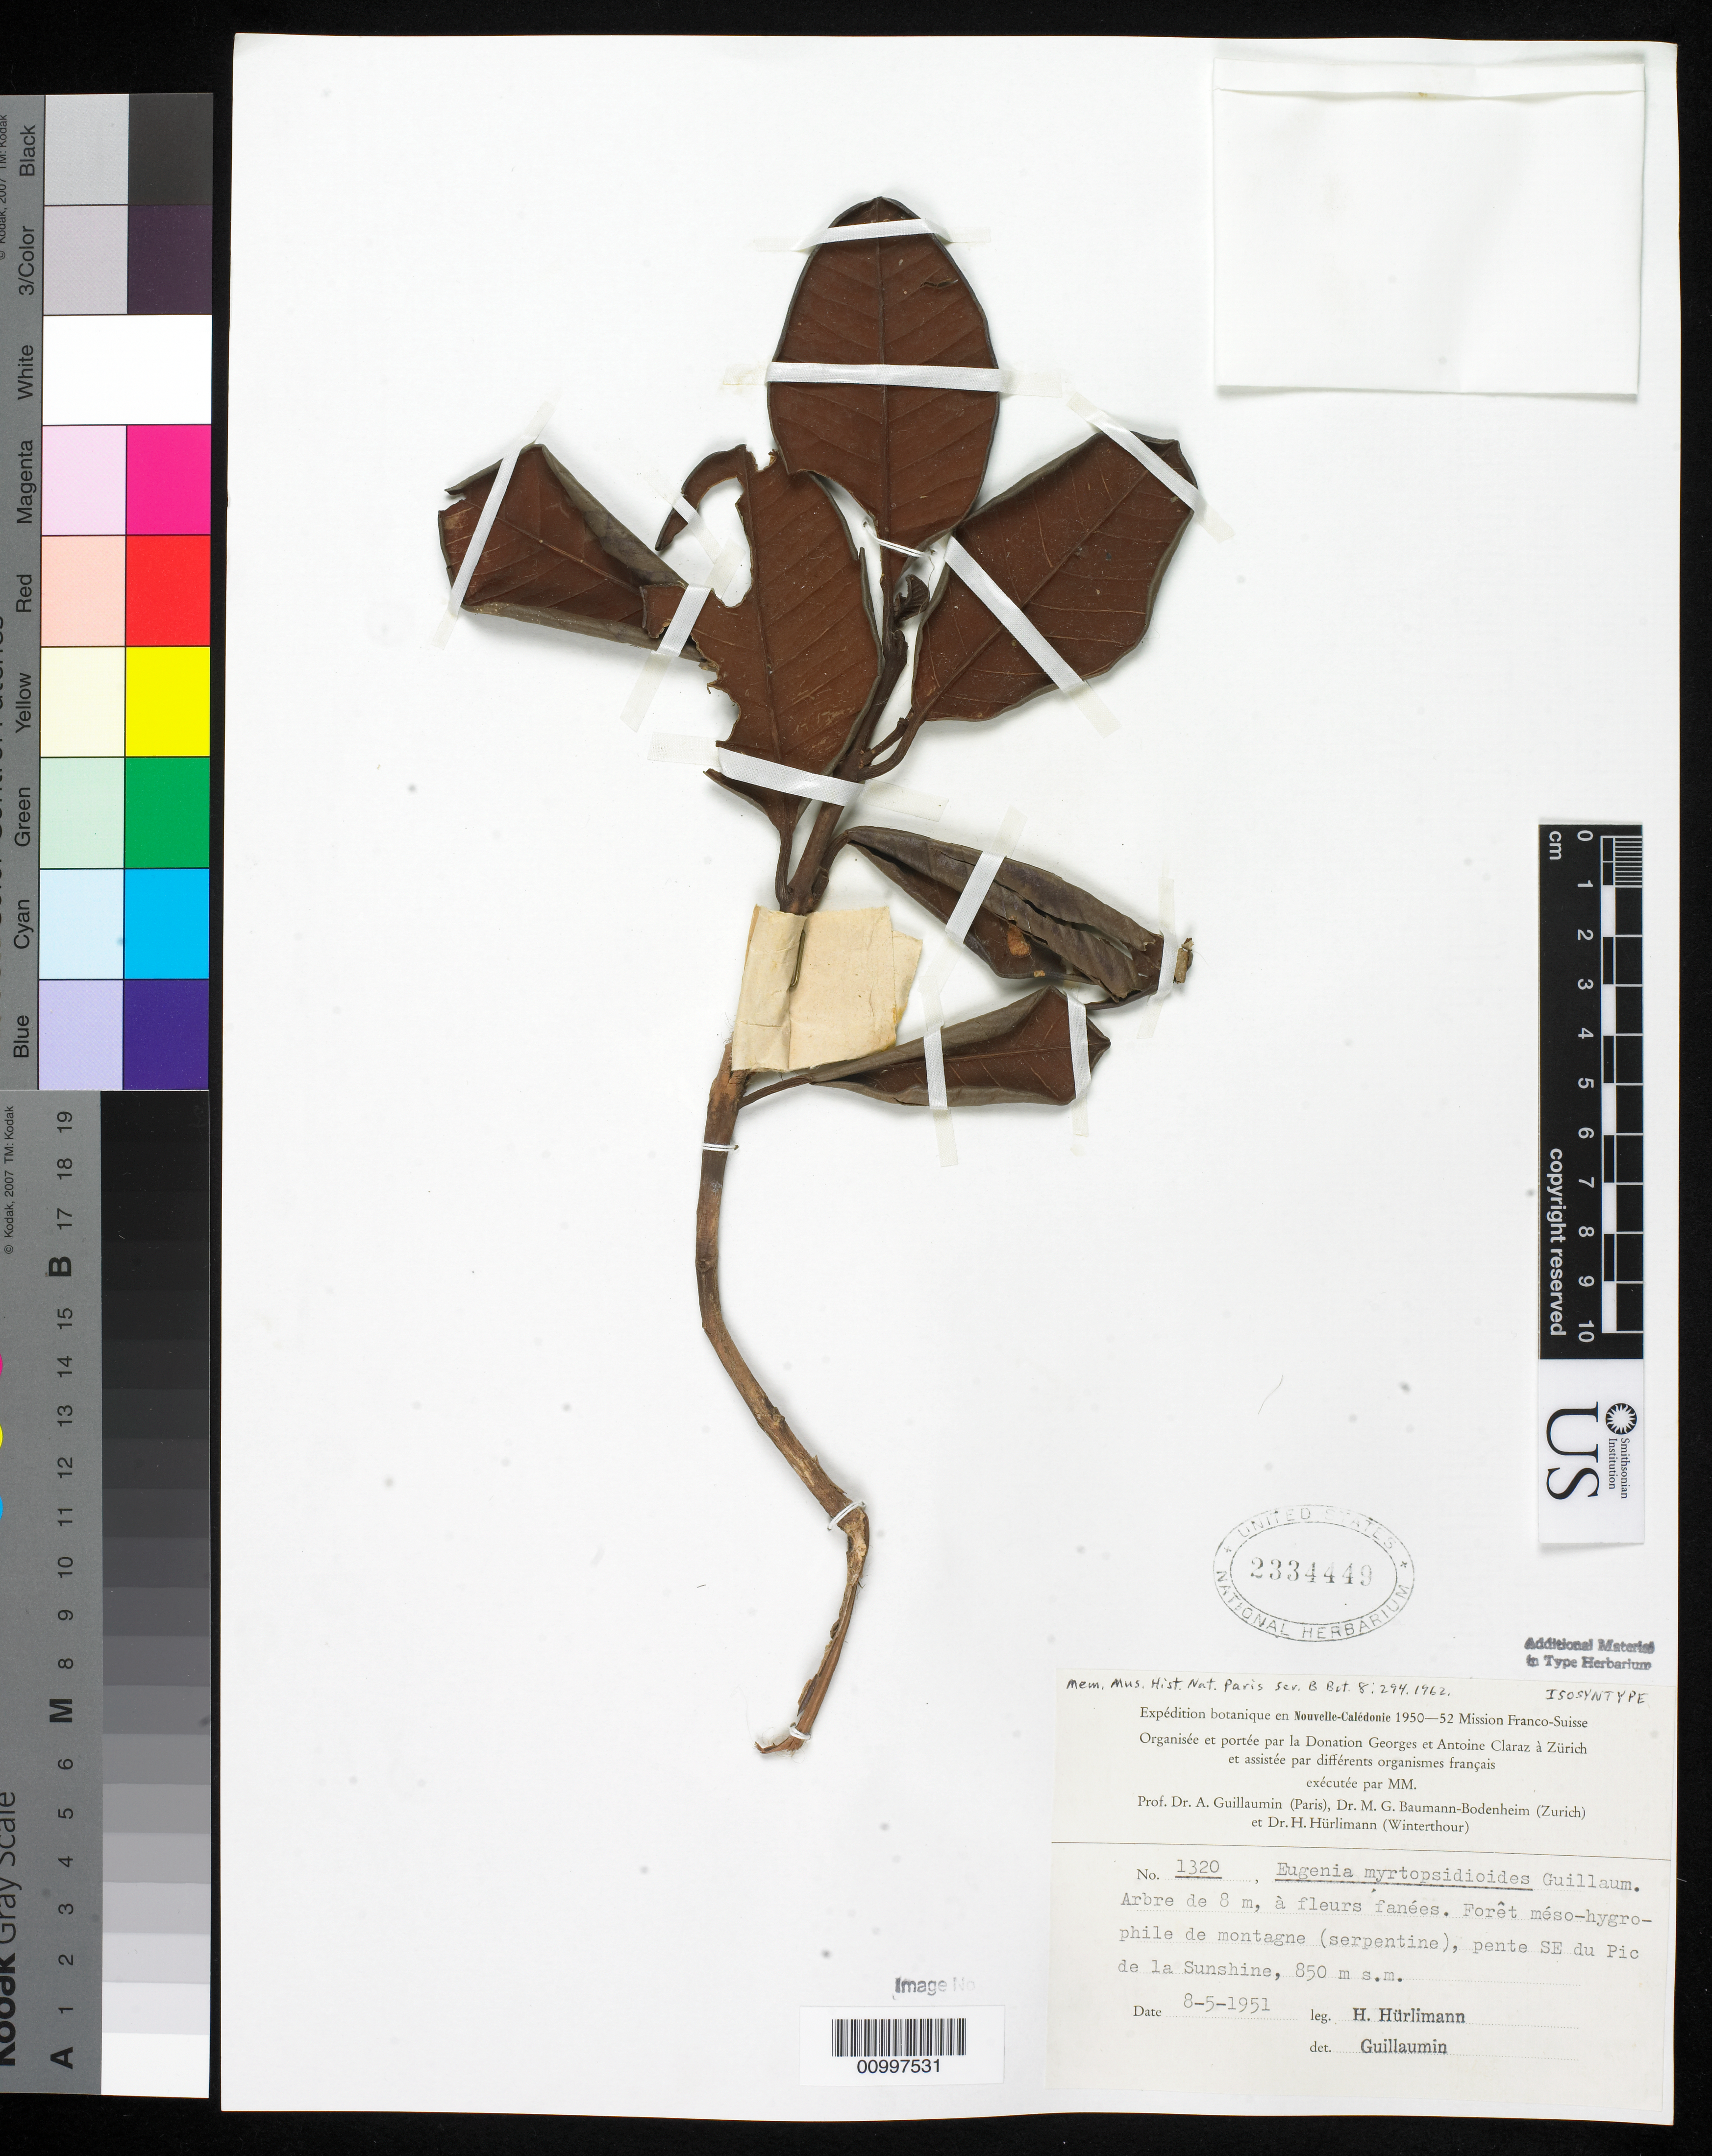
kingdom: Plantae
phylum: Tracheophyta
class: Magnoliopsida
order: Myrtales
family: Myrtaceae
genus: Eugenia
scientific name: Eugenia myrtopsidoides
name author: Guillaumin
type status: Isosyntype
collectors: H. Hürlimann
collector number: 1320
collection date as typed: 08 May 1951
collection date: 1951-05-08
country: New Caledonia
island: New Caledonia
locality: Forêt méso-hygro-phile de montagne (serpentine), pente SE du Pic de la Sunshine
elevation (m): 850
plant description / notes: Protologue cites 3 collections (Hürlimann 945, 996, 1320) without indicating type; Snow (2009, Syst. Bot. 34: 331) cites Hürlimann 1320 as "Type" with holotype at P.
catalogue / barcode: US 2334449